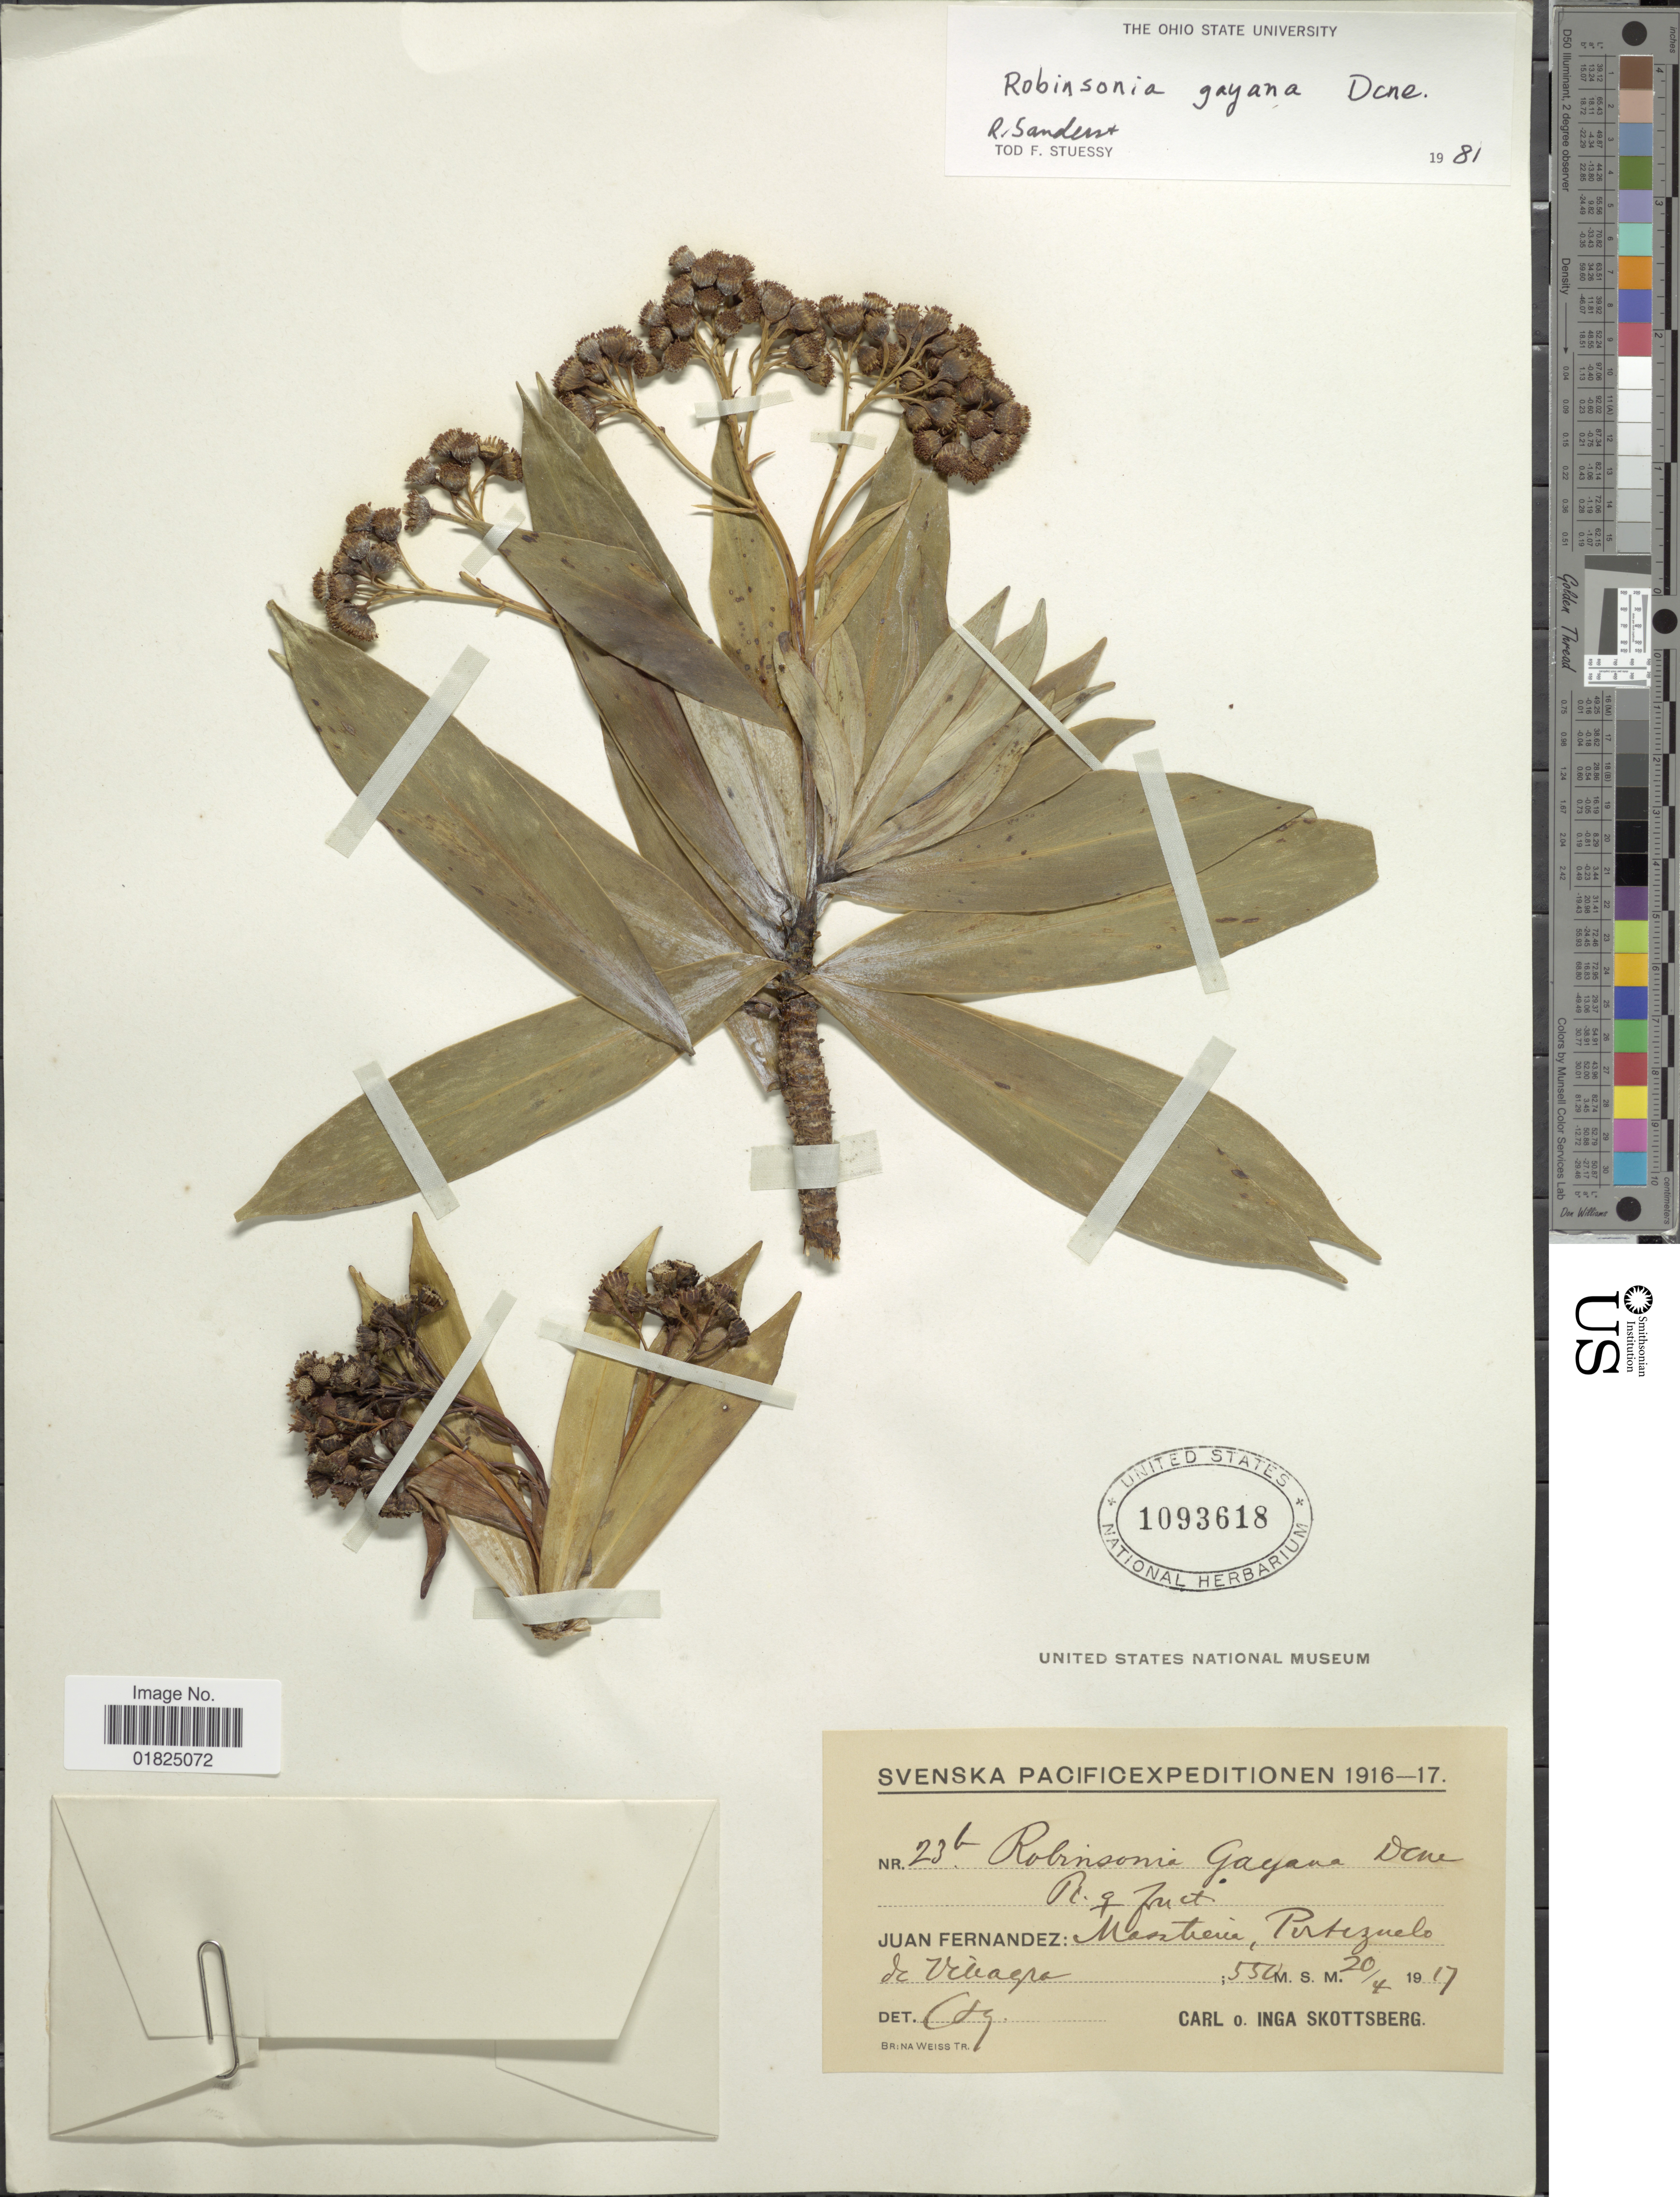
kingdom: Plantae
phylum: Tracheophyta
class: Magnoliopsida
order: Asterales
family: Asteraceae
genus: Robinsonia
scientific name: Robinsonia gayana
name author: Decne.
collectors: C. Skottsberg & I. Skottsberg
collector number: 23b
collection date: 1917-04-20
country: Chile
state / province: Valparaíso (V)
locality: Juan Fernandez: Masatierra, Portezuelo de Villagra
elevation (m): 550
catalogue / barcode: US 1093618